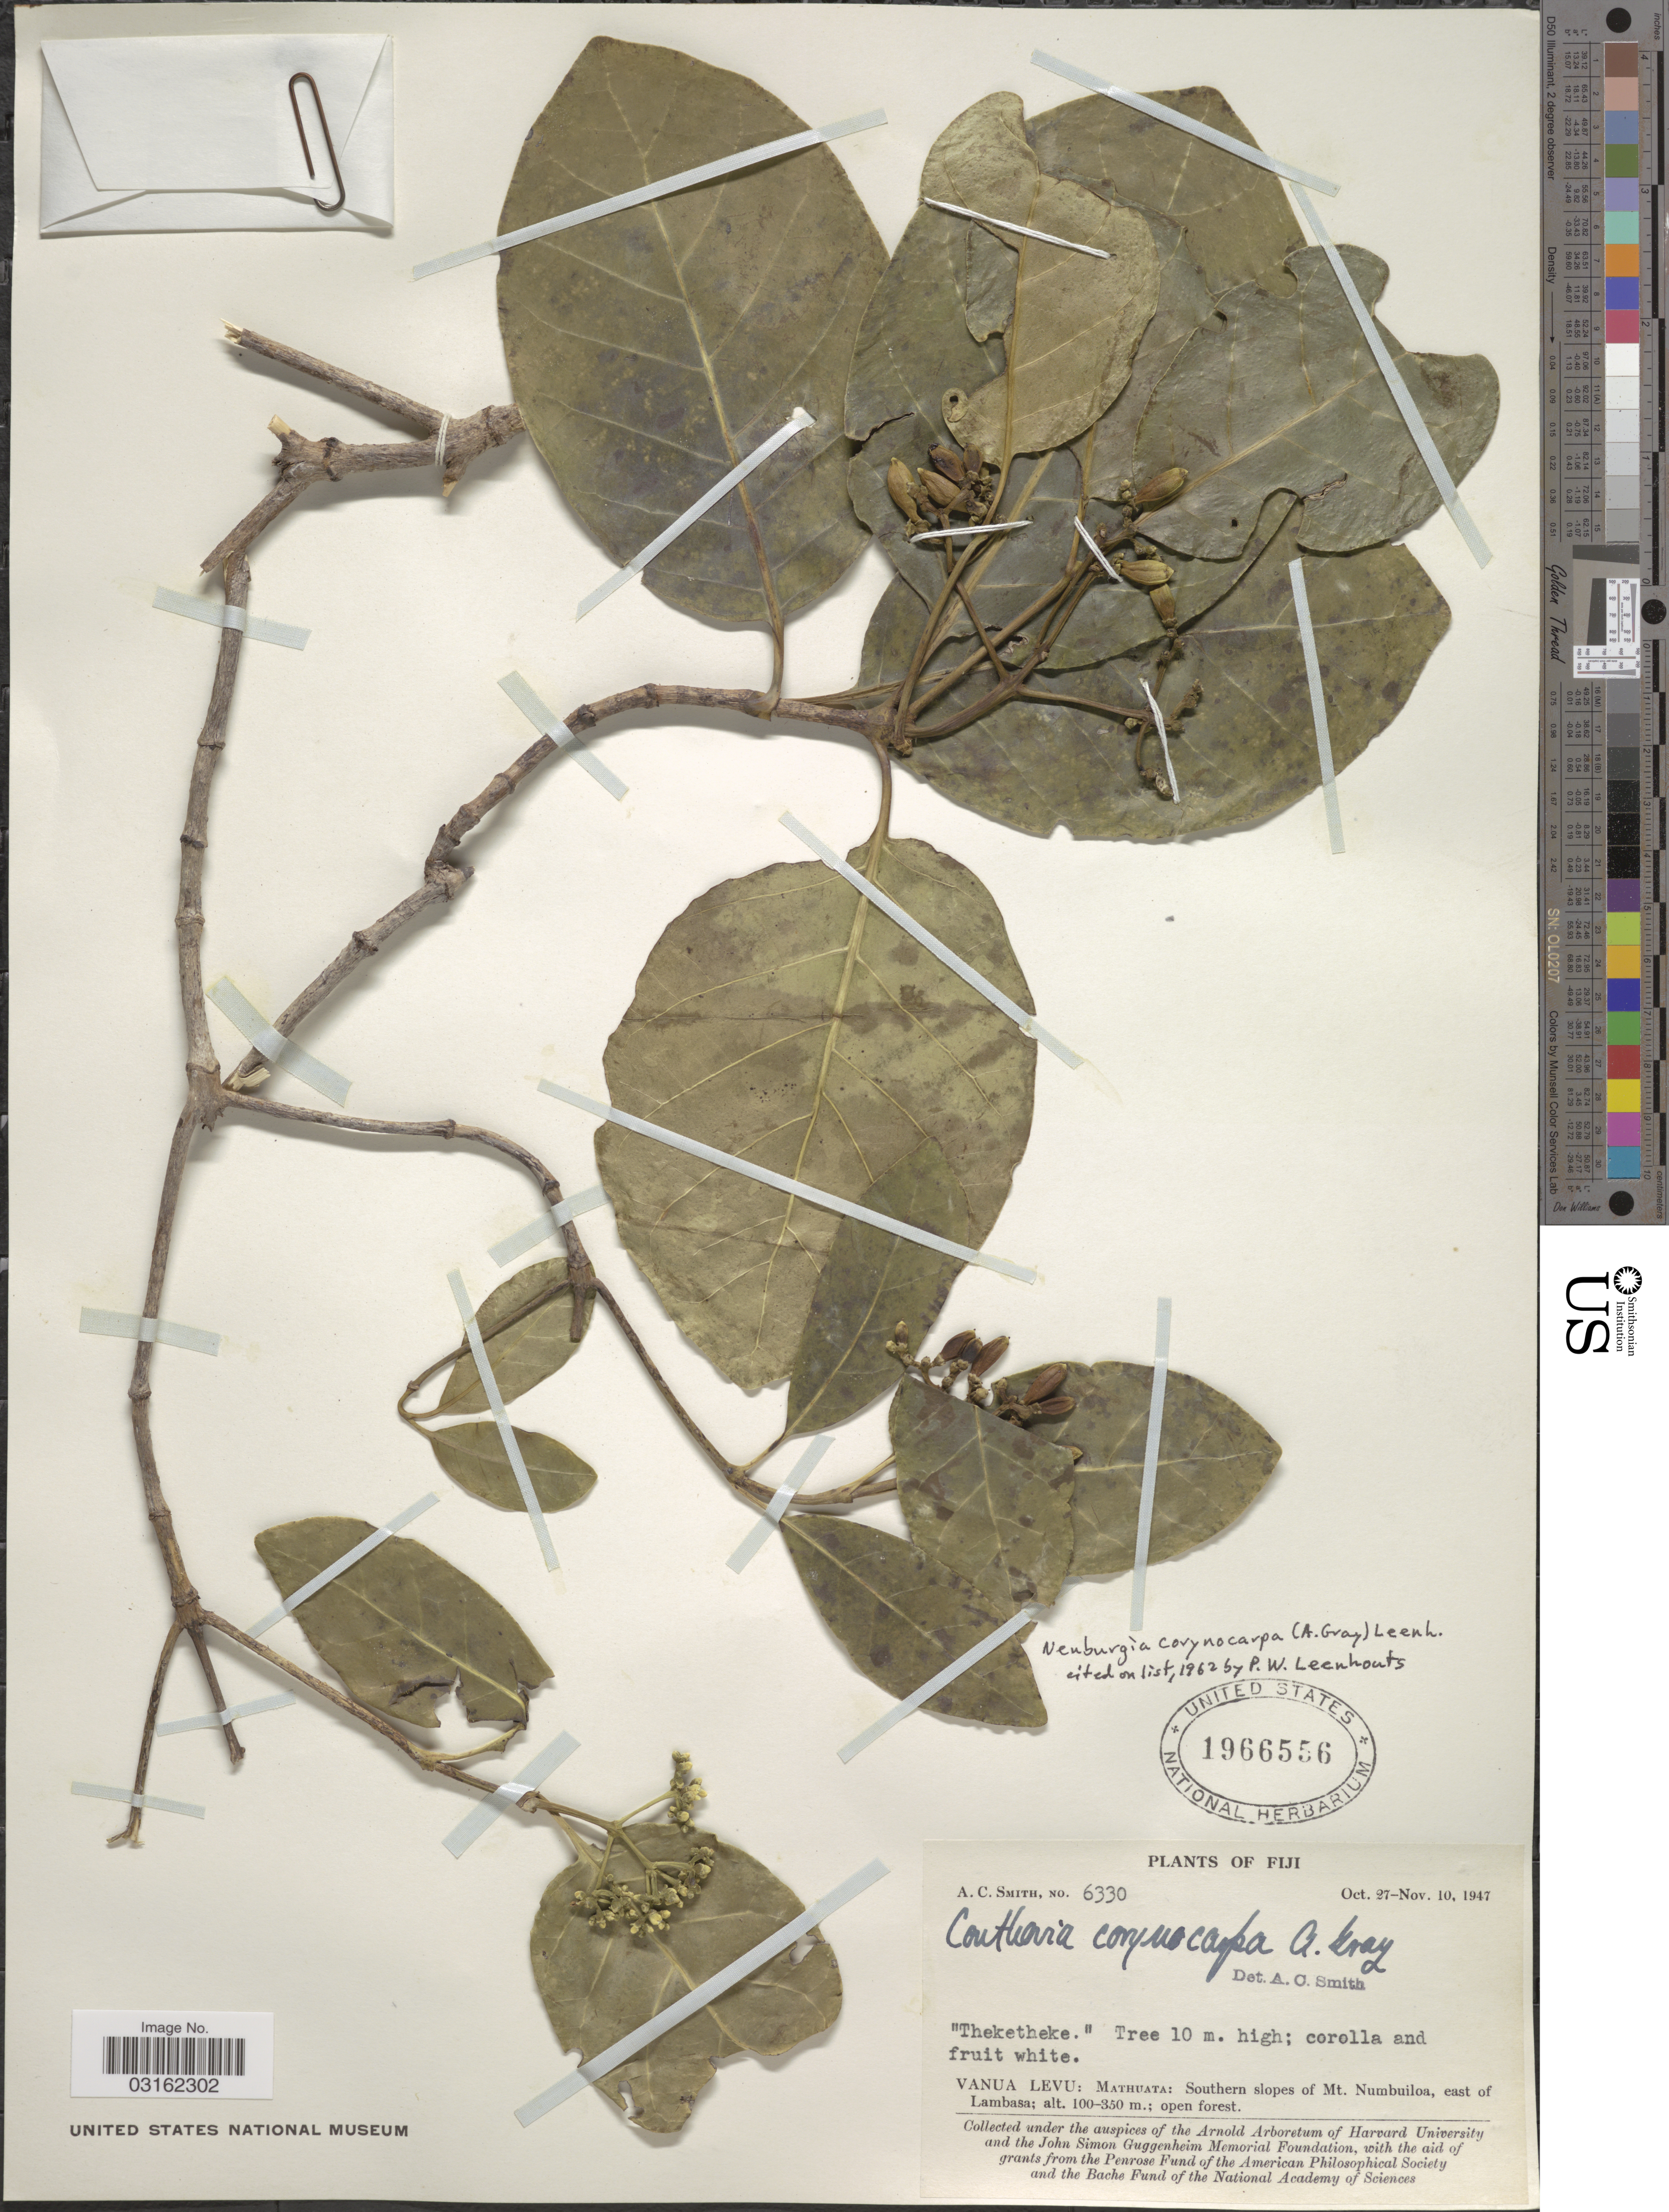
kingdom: Plantae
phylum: Tracheophyta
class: Magnoliopsida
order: Gentianales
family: Loganiaceae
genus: Neuburgia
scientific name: Neuburgia corynocarpa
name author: (A. Gray) Leenh.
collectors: A. C. Smith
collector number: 6330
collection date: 1947-10-27/1947-11-10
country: Fiji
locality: Vanua Levu: Mathuata: Southern slopes of Mt. Numbuiloa, east of Lambasa.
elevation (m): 100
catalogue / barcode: US 1966556